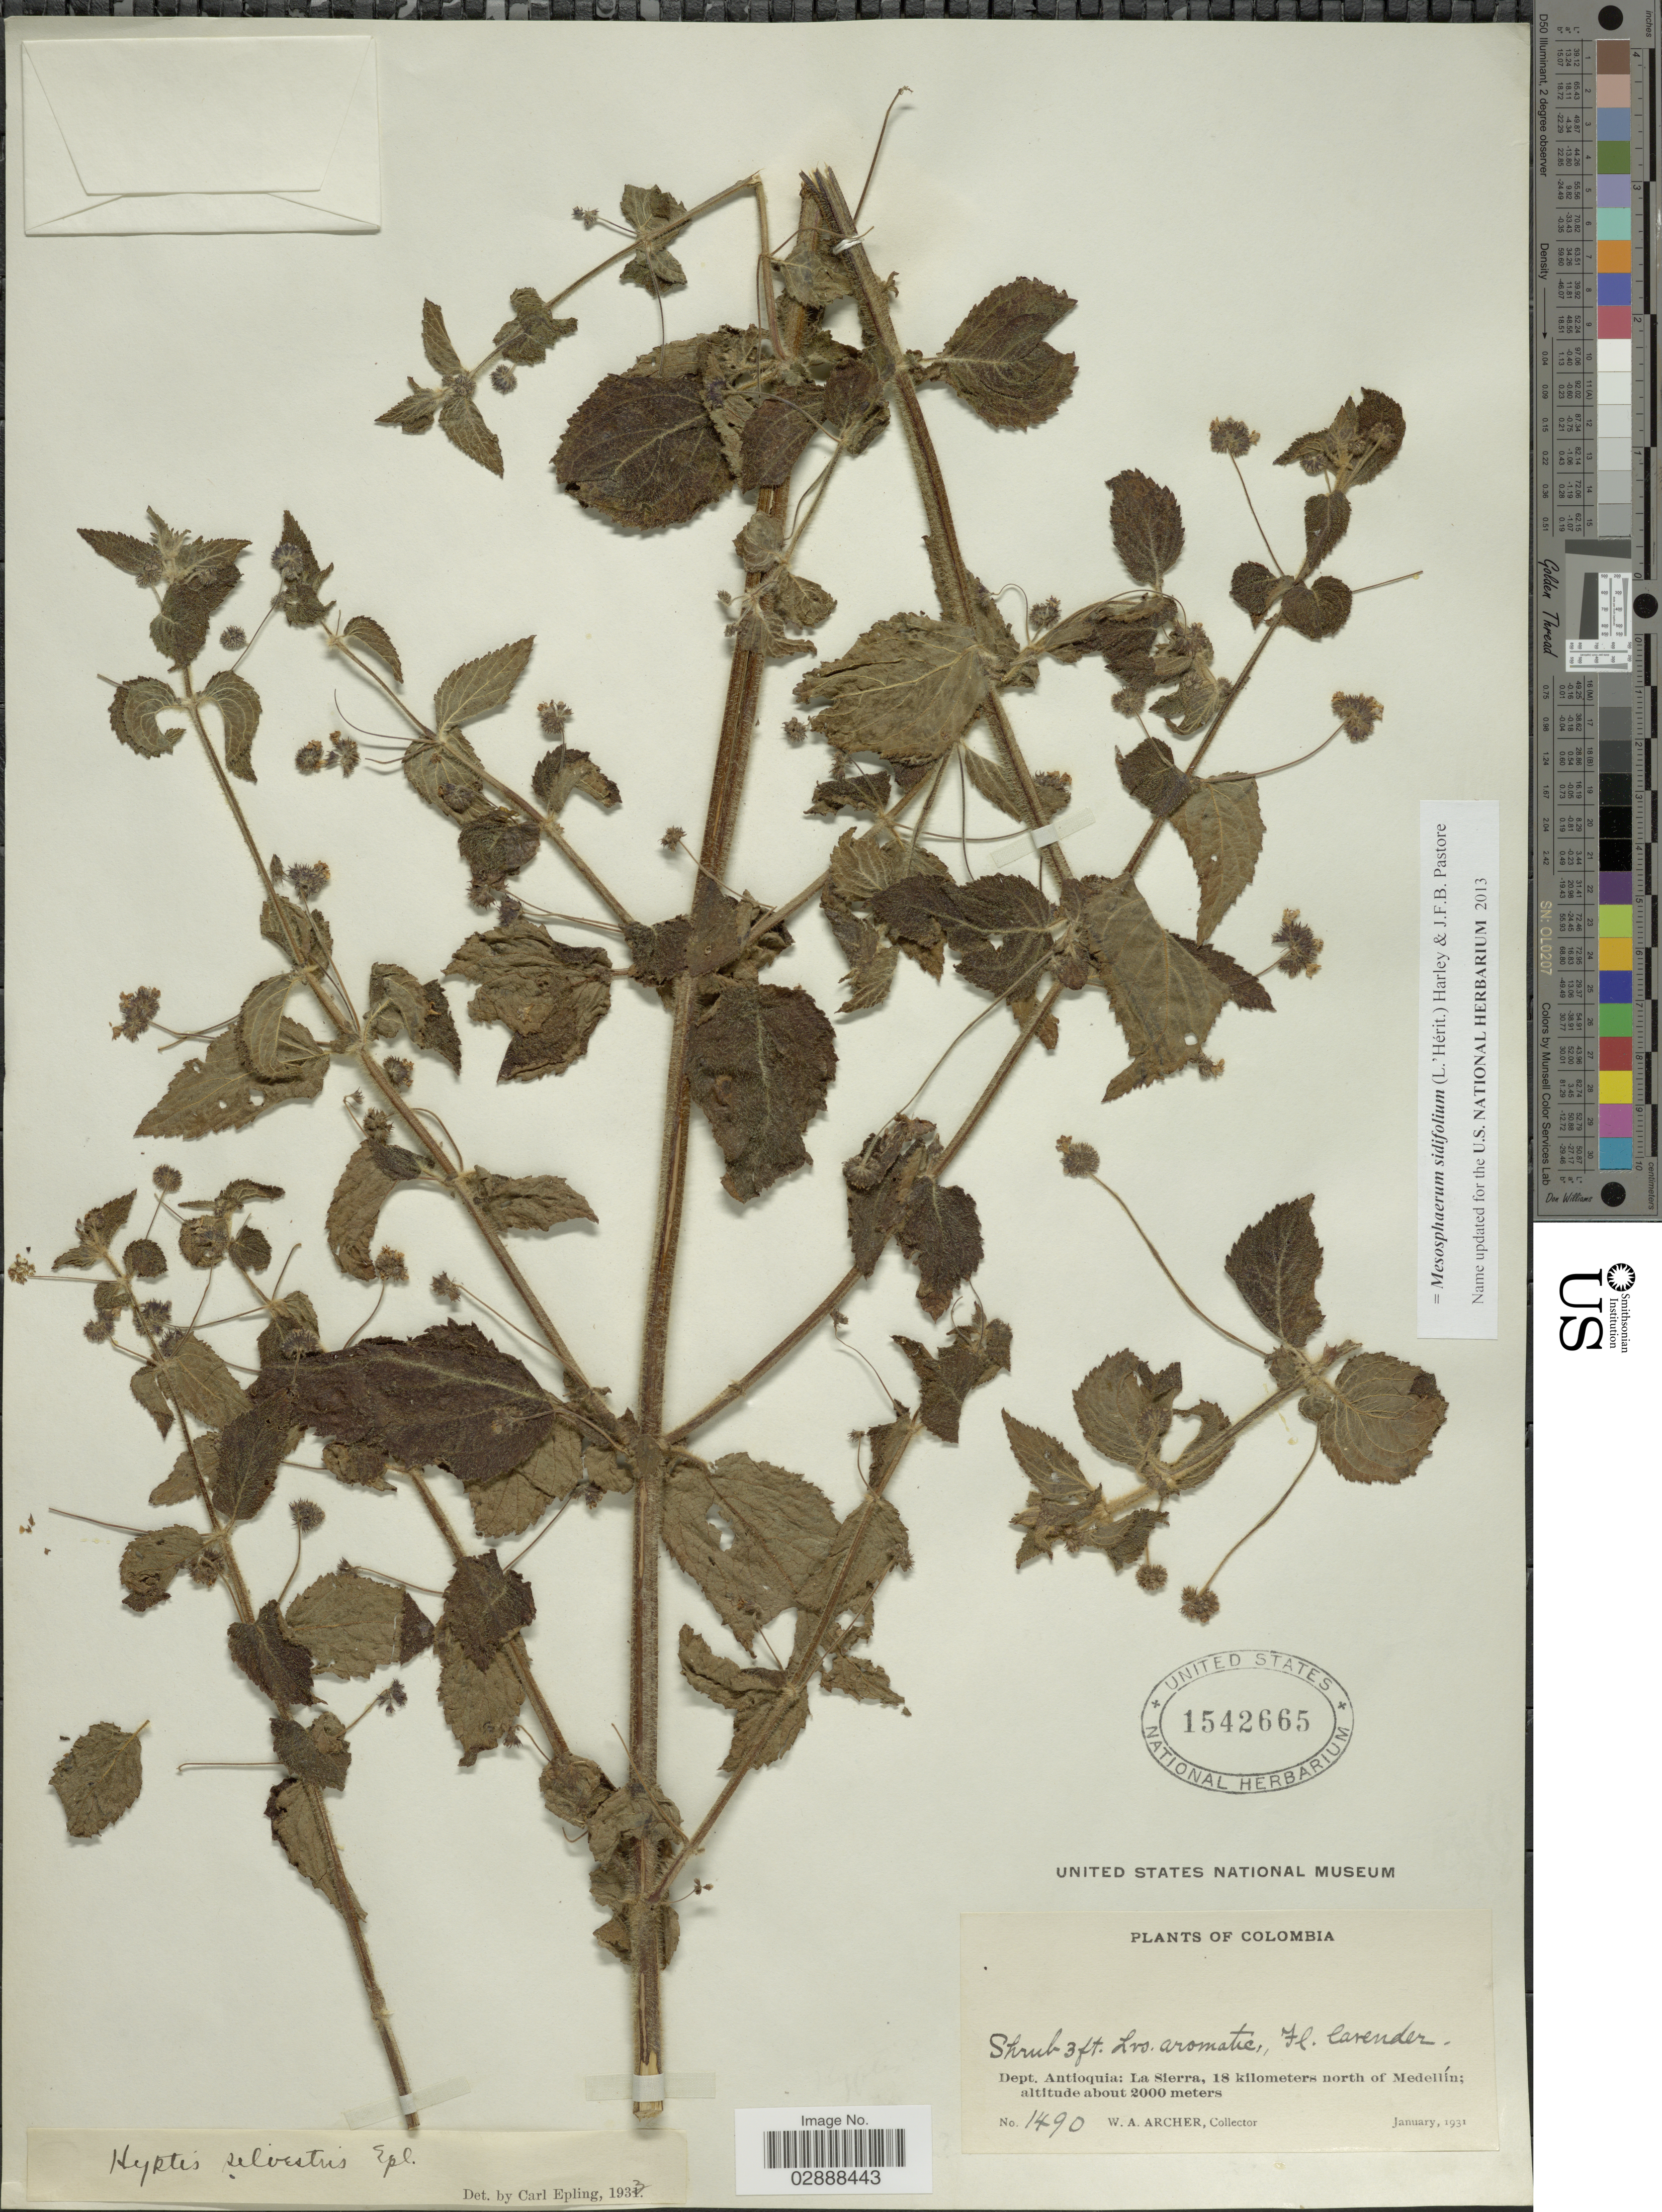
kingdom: Plantae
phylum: Tracheophyta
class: Magnoliopsida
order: Lamiales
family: Lamiaceae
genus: Mesosphaerum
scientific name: Mesosphaerum sidifolium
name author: (L'Hér.) Harley & J.F.B. Pastore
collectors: W. Archer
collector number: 1490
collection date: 1931-01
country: Colombia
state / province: Antioquia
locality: Dept. Antioquia: La Sierra, 18 kilometers north of Medellín.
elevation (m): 2000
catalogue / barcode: US 1542665